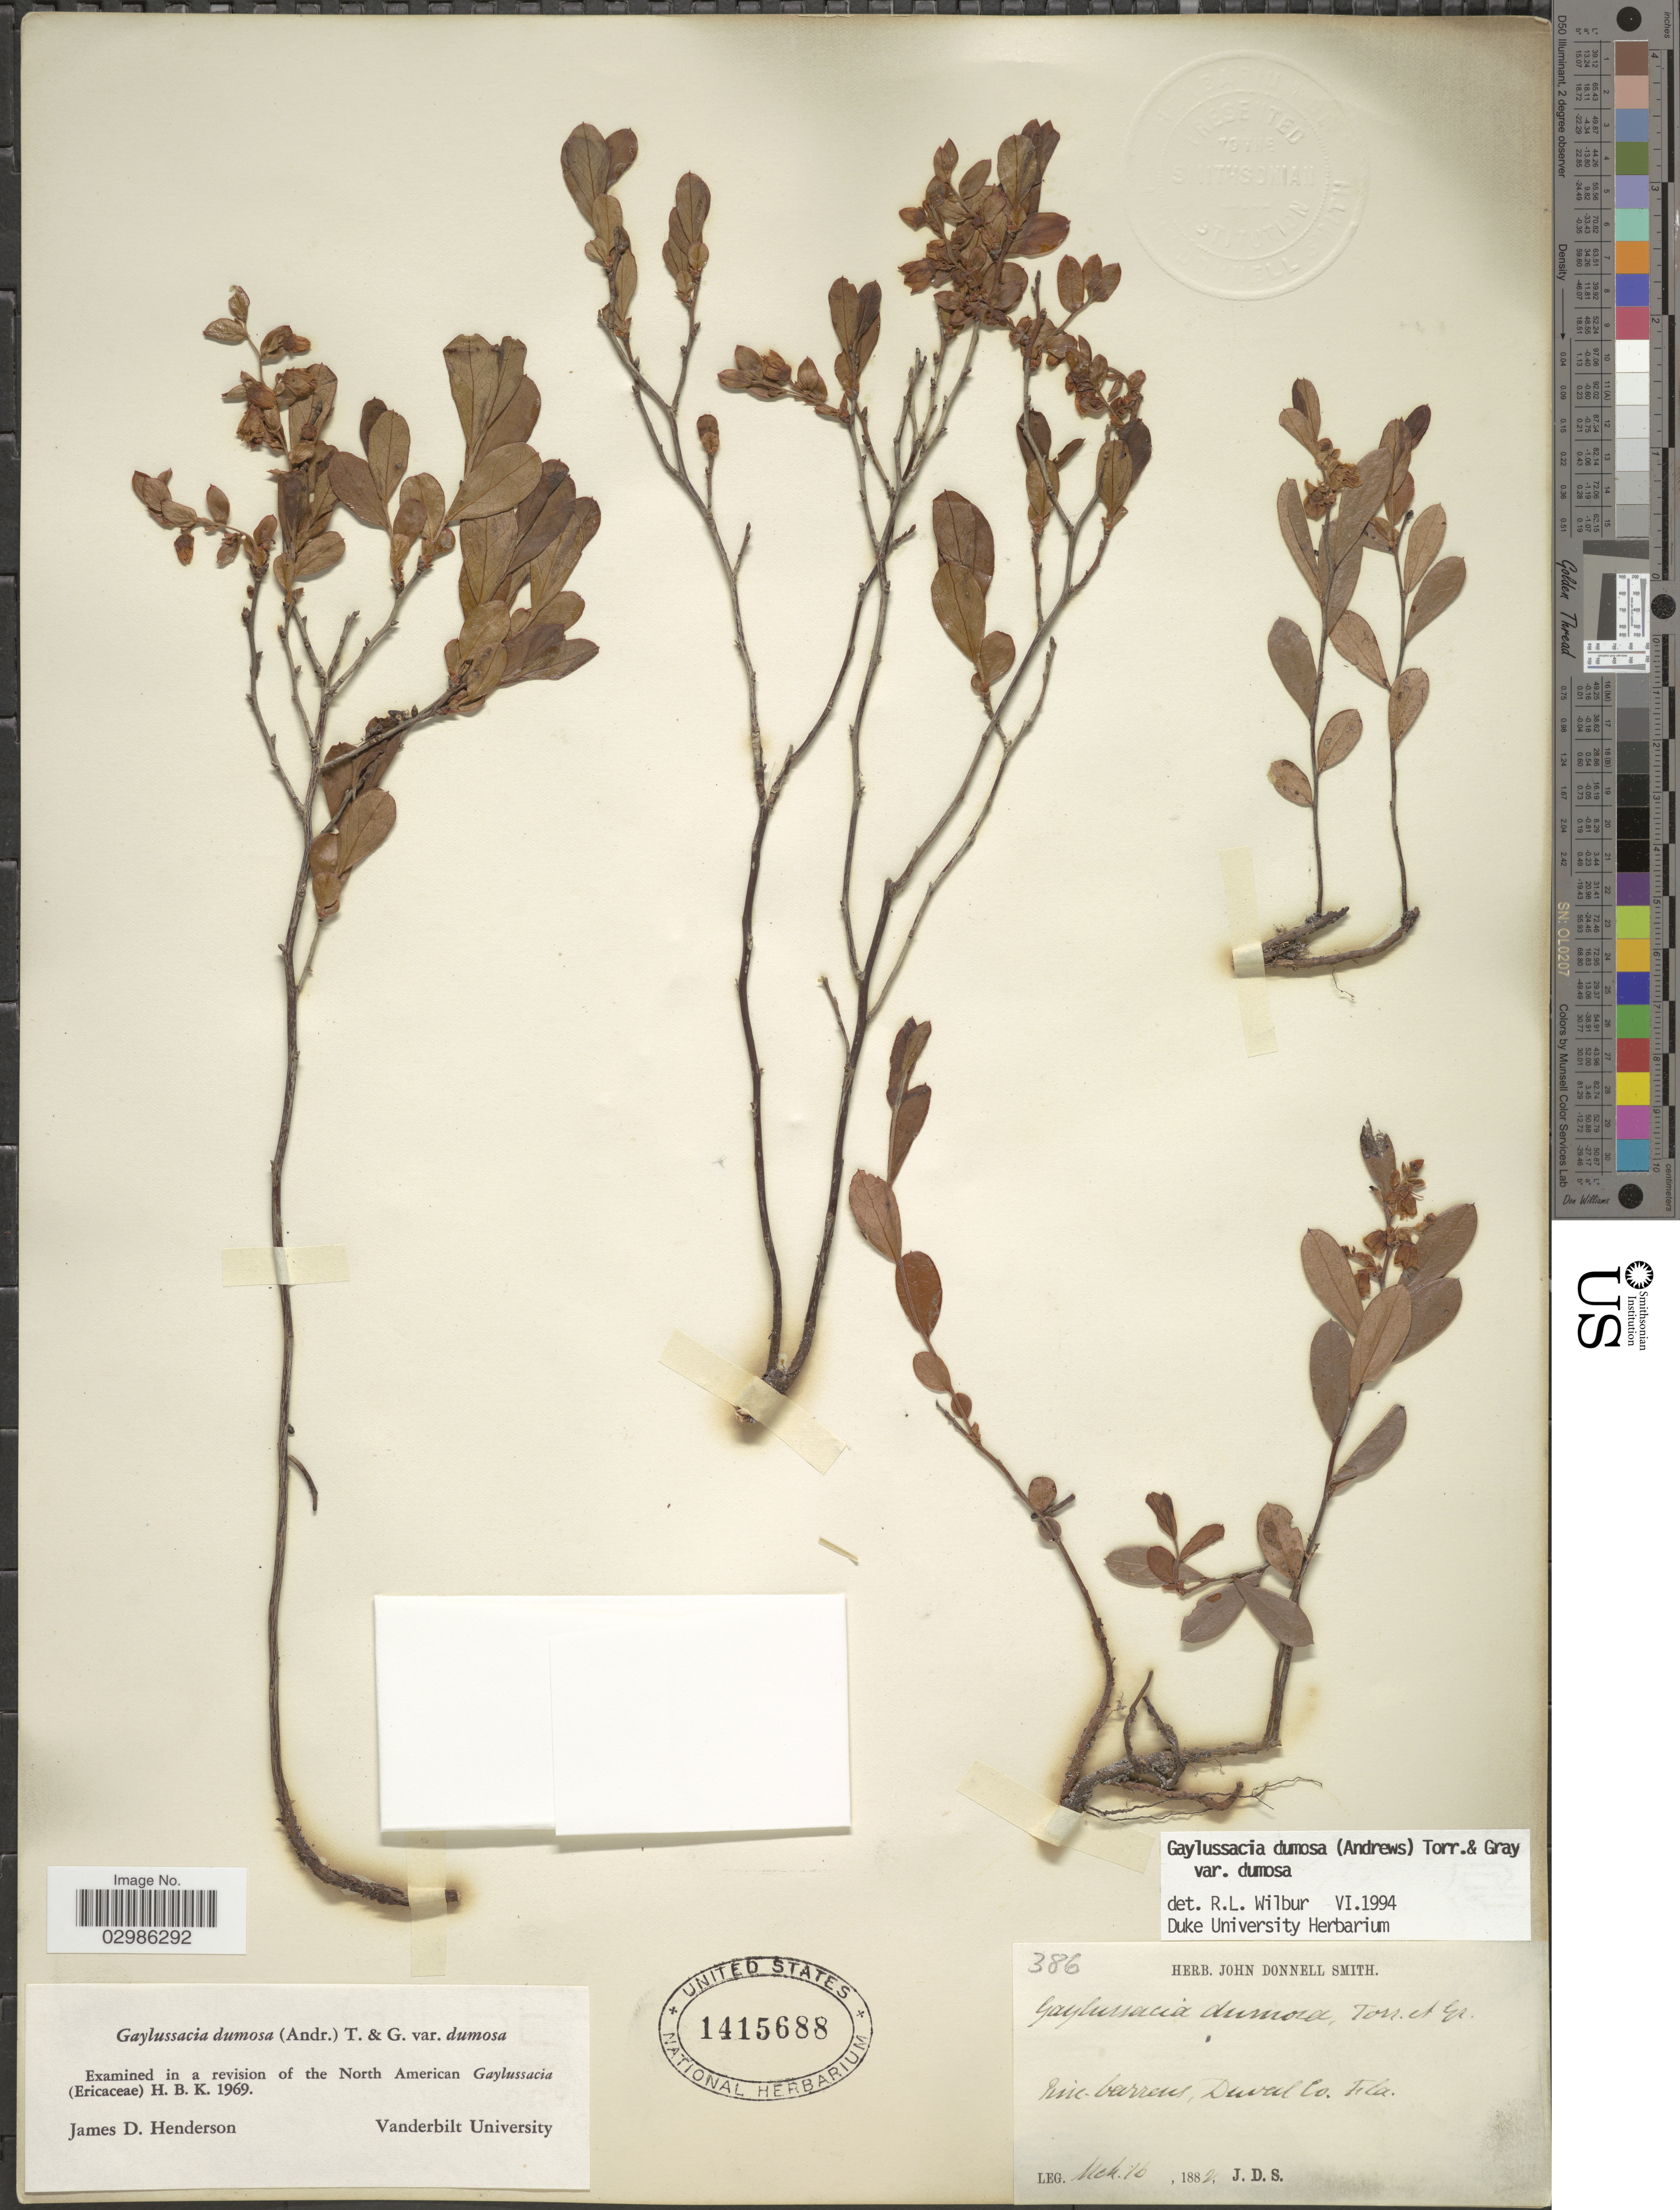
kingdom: Plantae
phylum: Tracheophyta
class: Magnoliopsida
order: Ericales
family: Ericaceae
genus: Gaylussacia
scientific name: Gaylussacia dumosa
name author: (Andrews) Torr. & A. Gray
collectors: J. Donnell Smith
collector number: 386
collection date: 1882-03-16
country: United States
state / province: Florida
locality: Duval Co.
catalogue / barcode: US 1415688